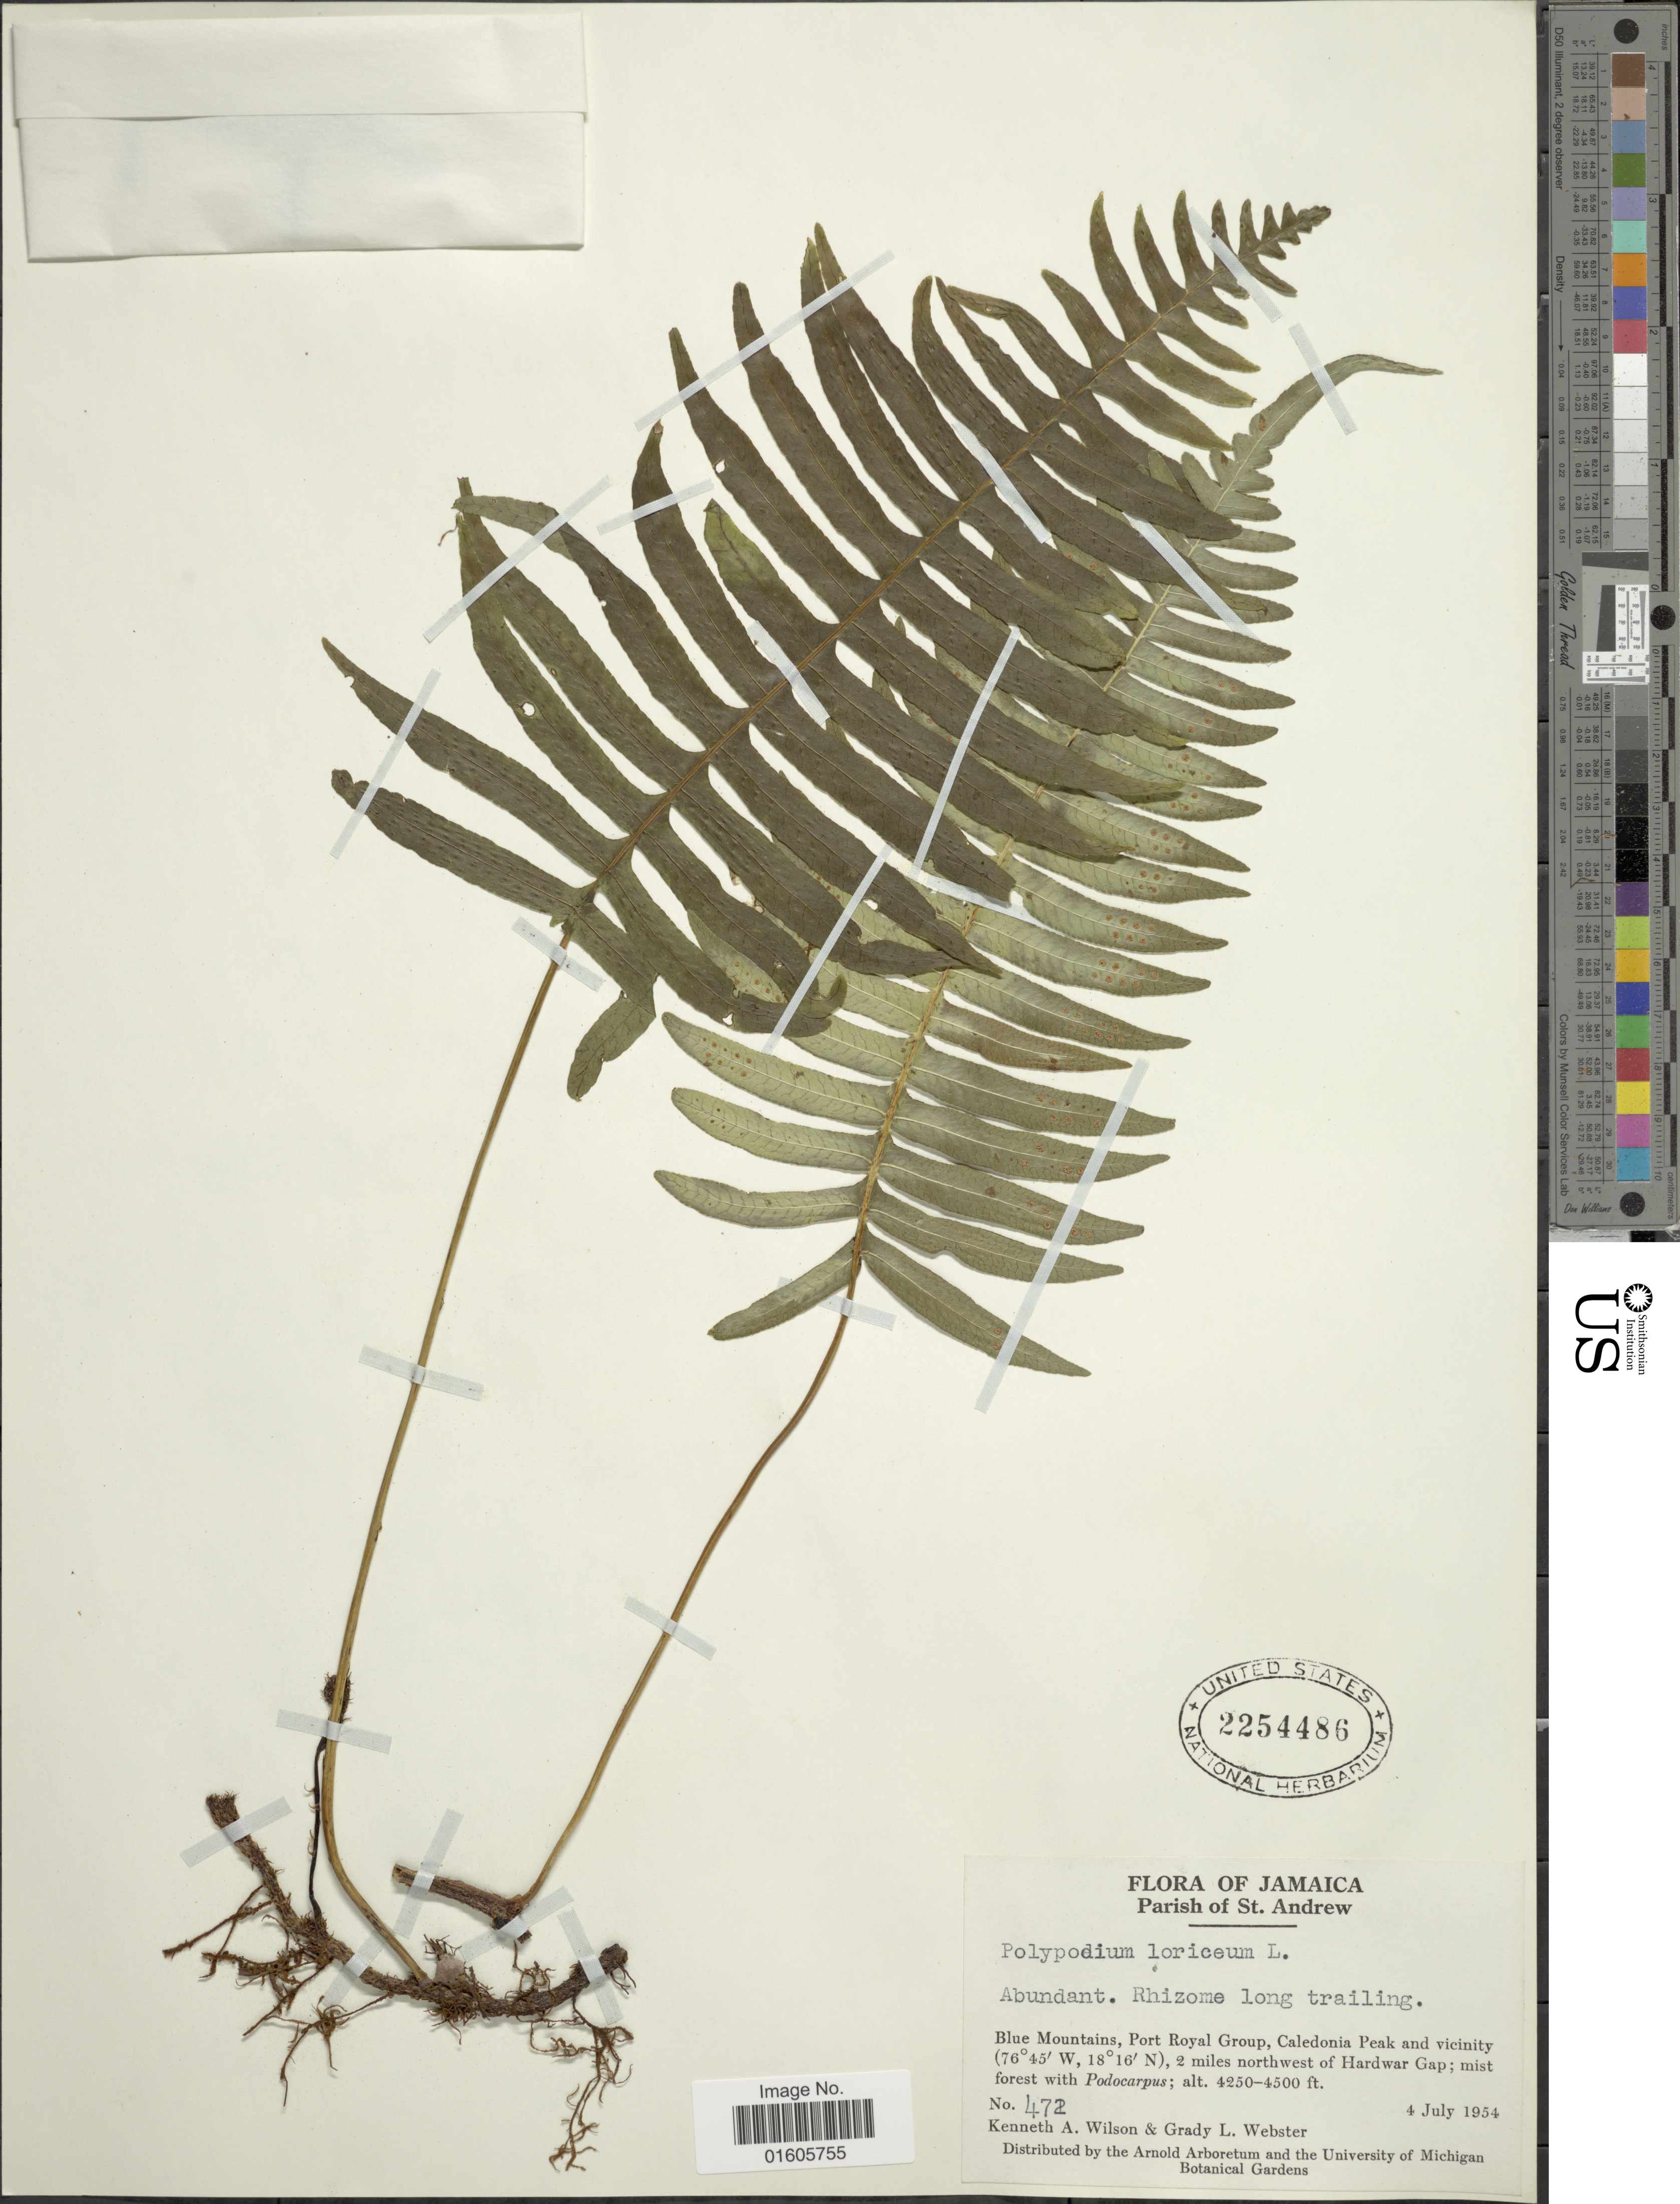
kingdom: Plantae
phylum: Tracheophyta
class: Polypodiopsida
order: Polypodiales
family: Polypodiaceae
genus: Serpocaulon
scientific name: Serpocaulon loriceum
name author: (L.) A.R. Sm.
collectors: K. A. Wilson & G. L. Webster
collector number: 472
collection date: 1954-07-04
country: Jamaica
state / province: Saint Andrew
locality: Parish of St. Andrew. Blue Mountains, Port Royal Group, Caledonia Peak and vicinity, 2 miles northwest of Hardwar Gap.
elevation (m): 1295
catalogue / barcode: US 2254486